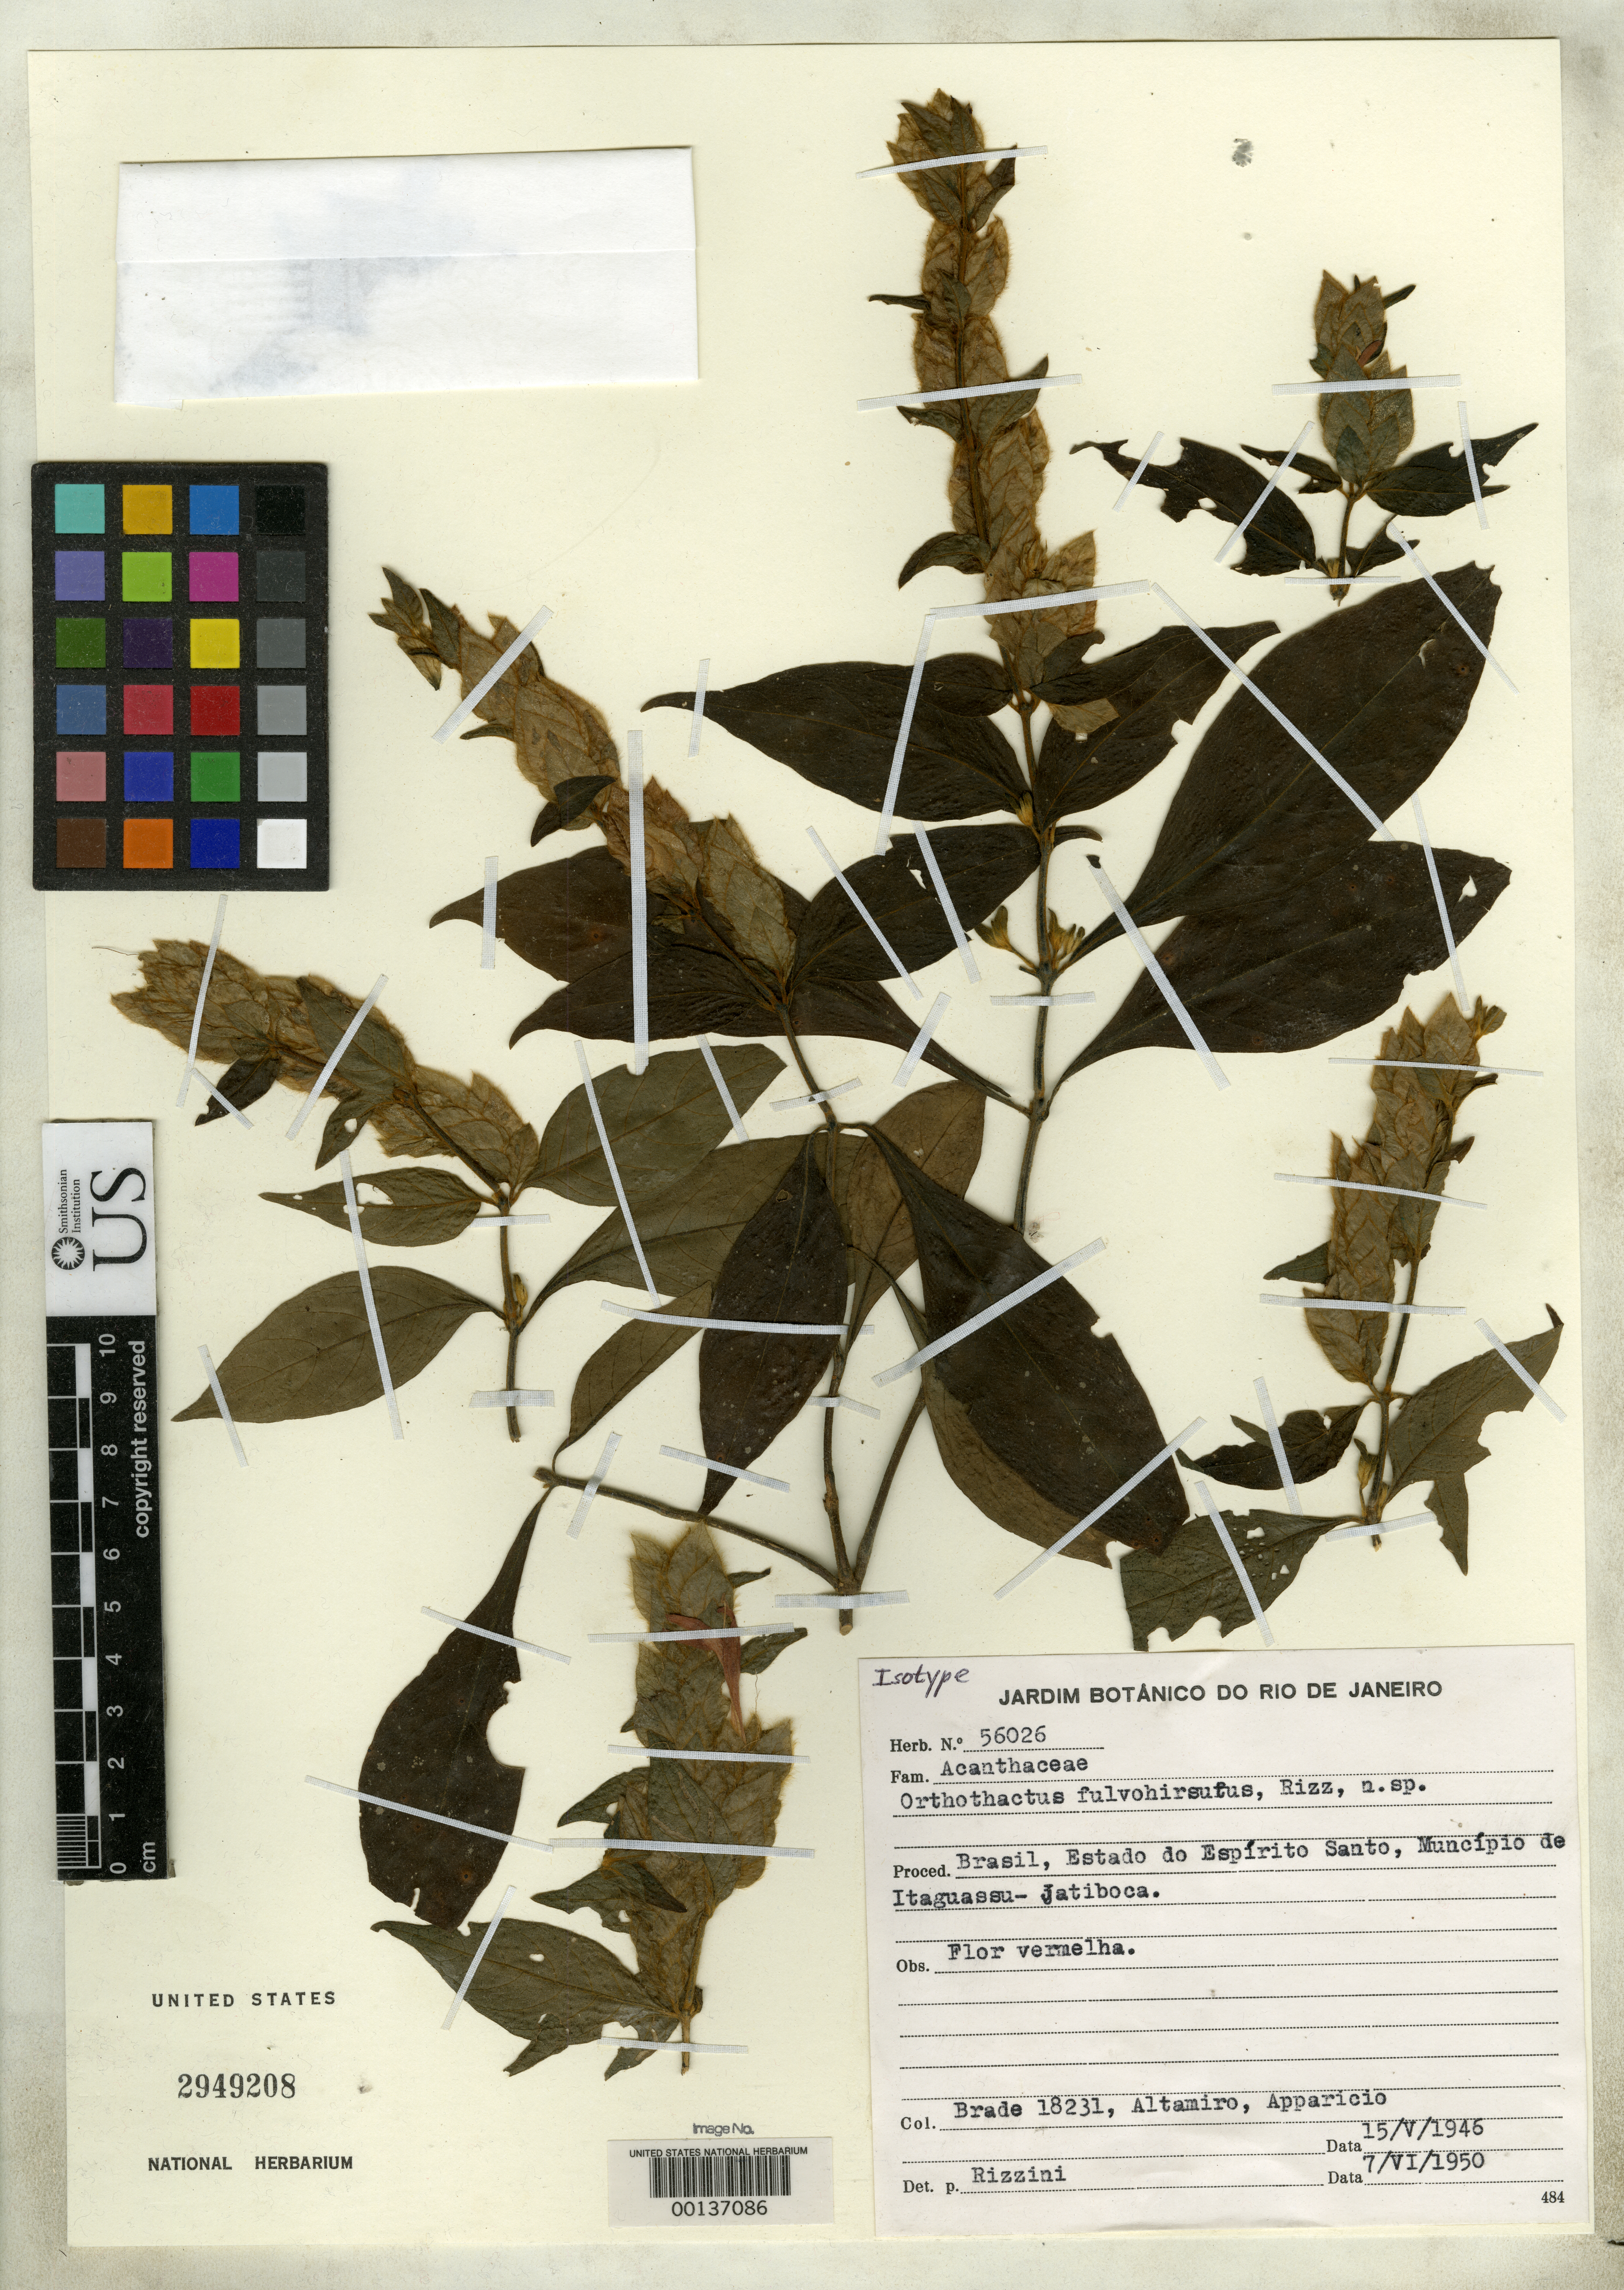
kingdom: Plantae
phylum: Tracheophyta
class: Magnoliopsida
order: Lamiales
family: Acanthaceae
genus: Orthotactus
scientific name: Orthotactus fulvohirsutus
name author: Rizzini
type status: Isotype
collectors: A. C. Brade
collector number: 18231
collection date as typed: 15 May 1946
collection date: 1946-05-15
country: Brazil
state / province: Espírito Santo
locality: Municipio de Itaguassu-Jatiboca.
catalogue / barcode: US 2949208